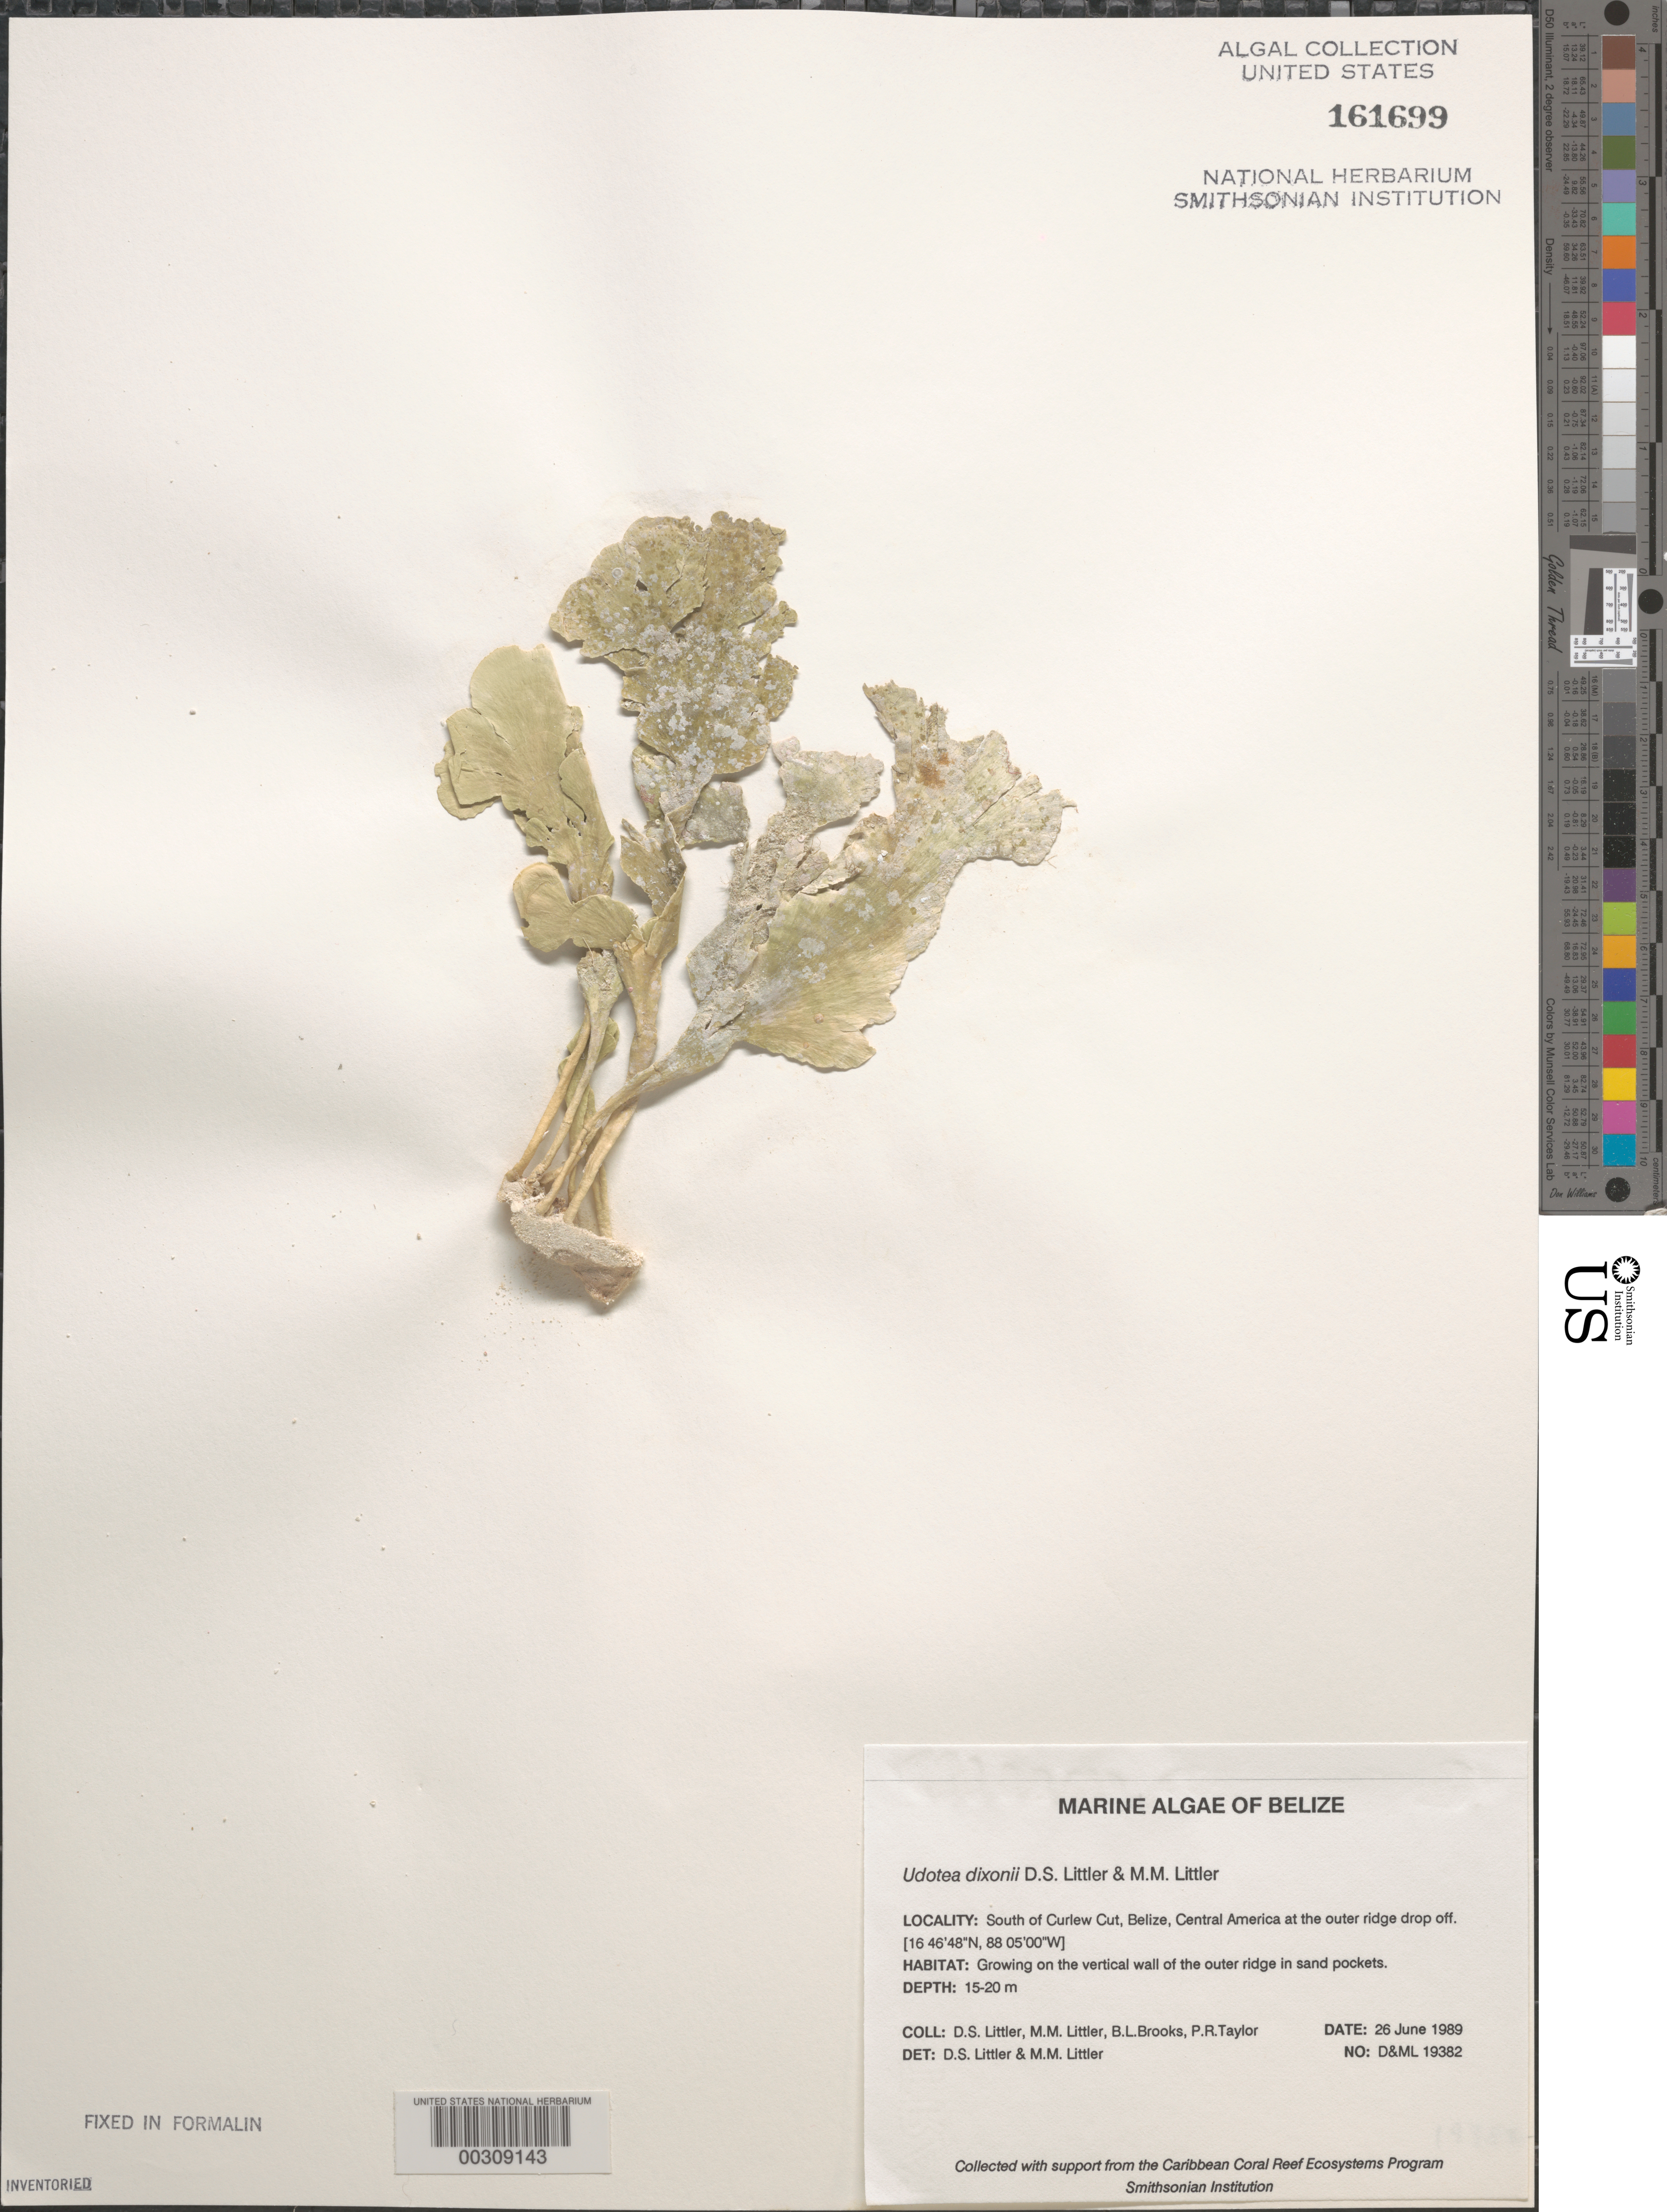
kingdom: Plantae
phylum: Chlorophyta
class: Ulvophyceae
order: Bryopsidales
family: Udoteaceae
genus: Udotea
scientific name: Udotea dixonii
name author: D.S. Littler & Littler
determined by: Littler, D. S.; Littler, M. M.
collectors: D. S. Littler, M. M. Littler, B. Brooks & P. R. Taylor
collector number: D&ML 19382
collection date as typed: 26 Jun 1989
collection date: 1989-06-26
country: Belize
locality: South of Curlew Cut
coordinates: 16 46' 48" N, 88 05' 00" W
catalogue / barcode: US 161699